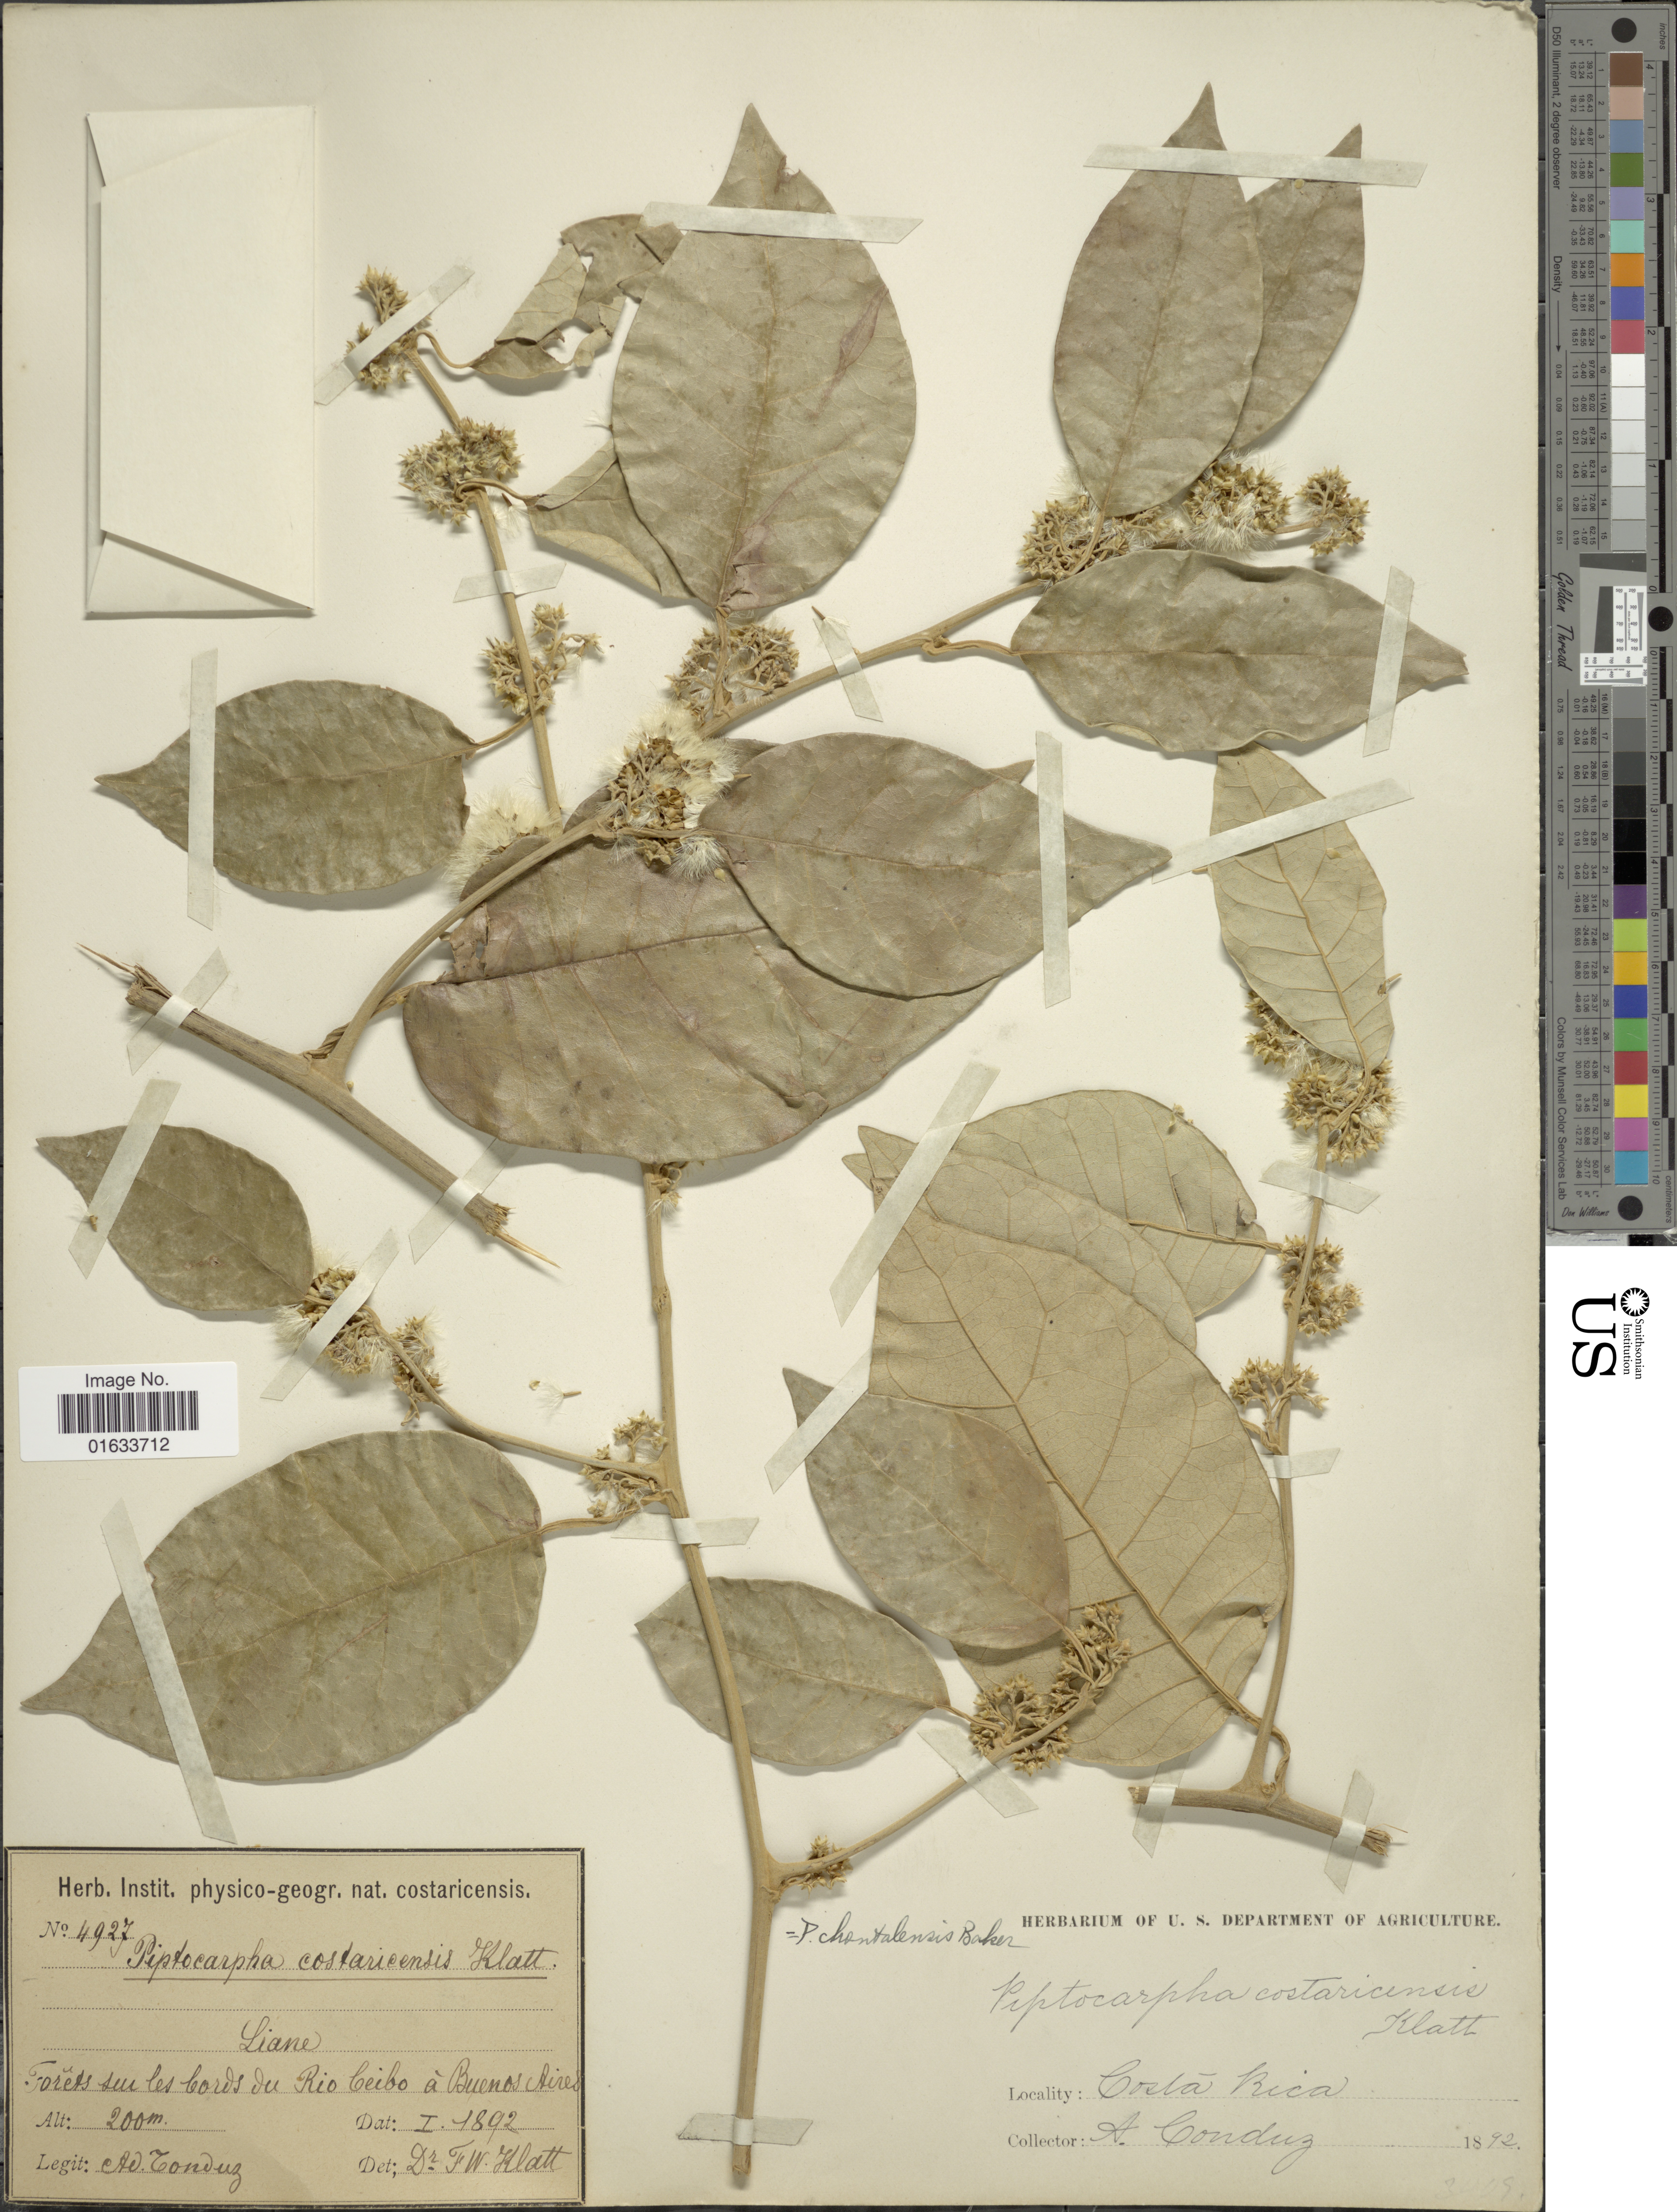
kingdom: Plantae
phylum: Tracheophyta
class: Magnoliopsida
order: Asterales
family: Asteraceae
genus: Piptocarpha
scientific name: Piptocarpha poeppigiana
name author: (DC.) Baker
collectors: A. Tonduz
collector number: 4927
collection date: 1892-01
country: Costa Rica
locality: Forêts seu les bords du Rio Ceibo á Buenos Aires.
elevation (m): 200